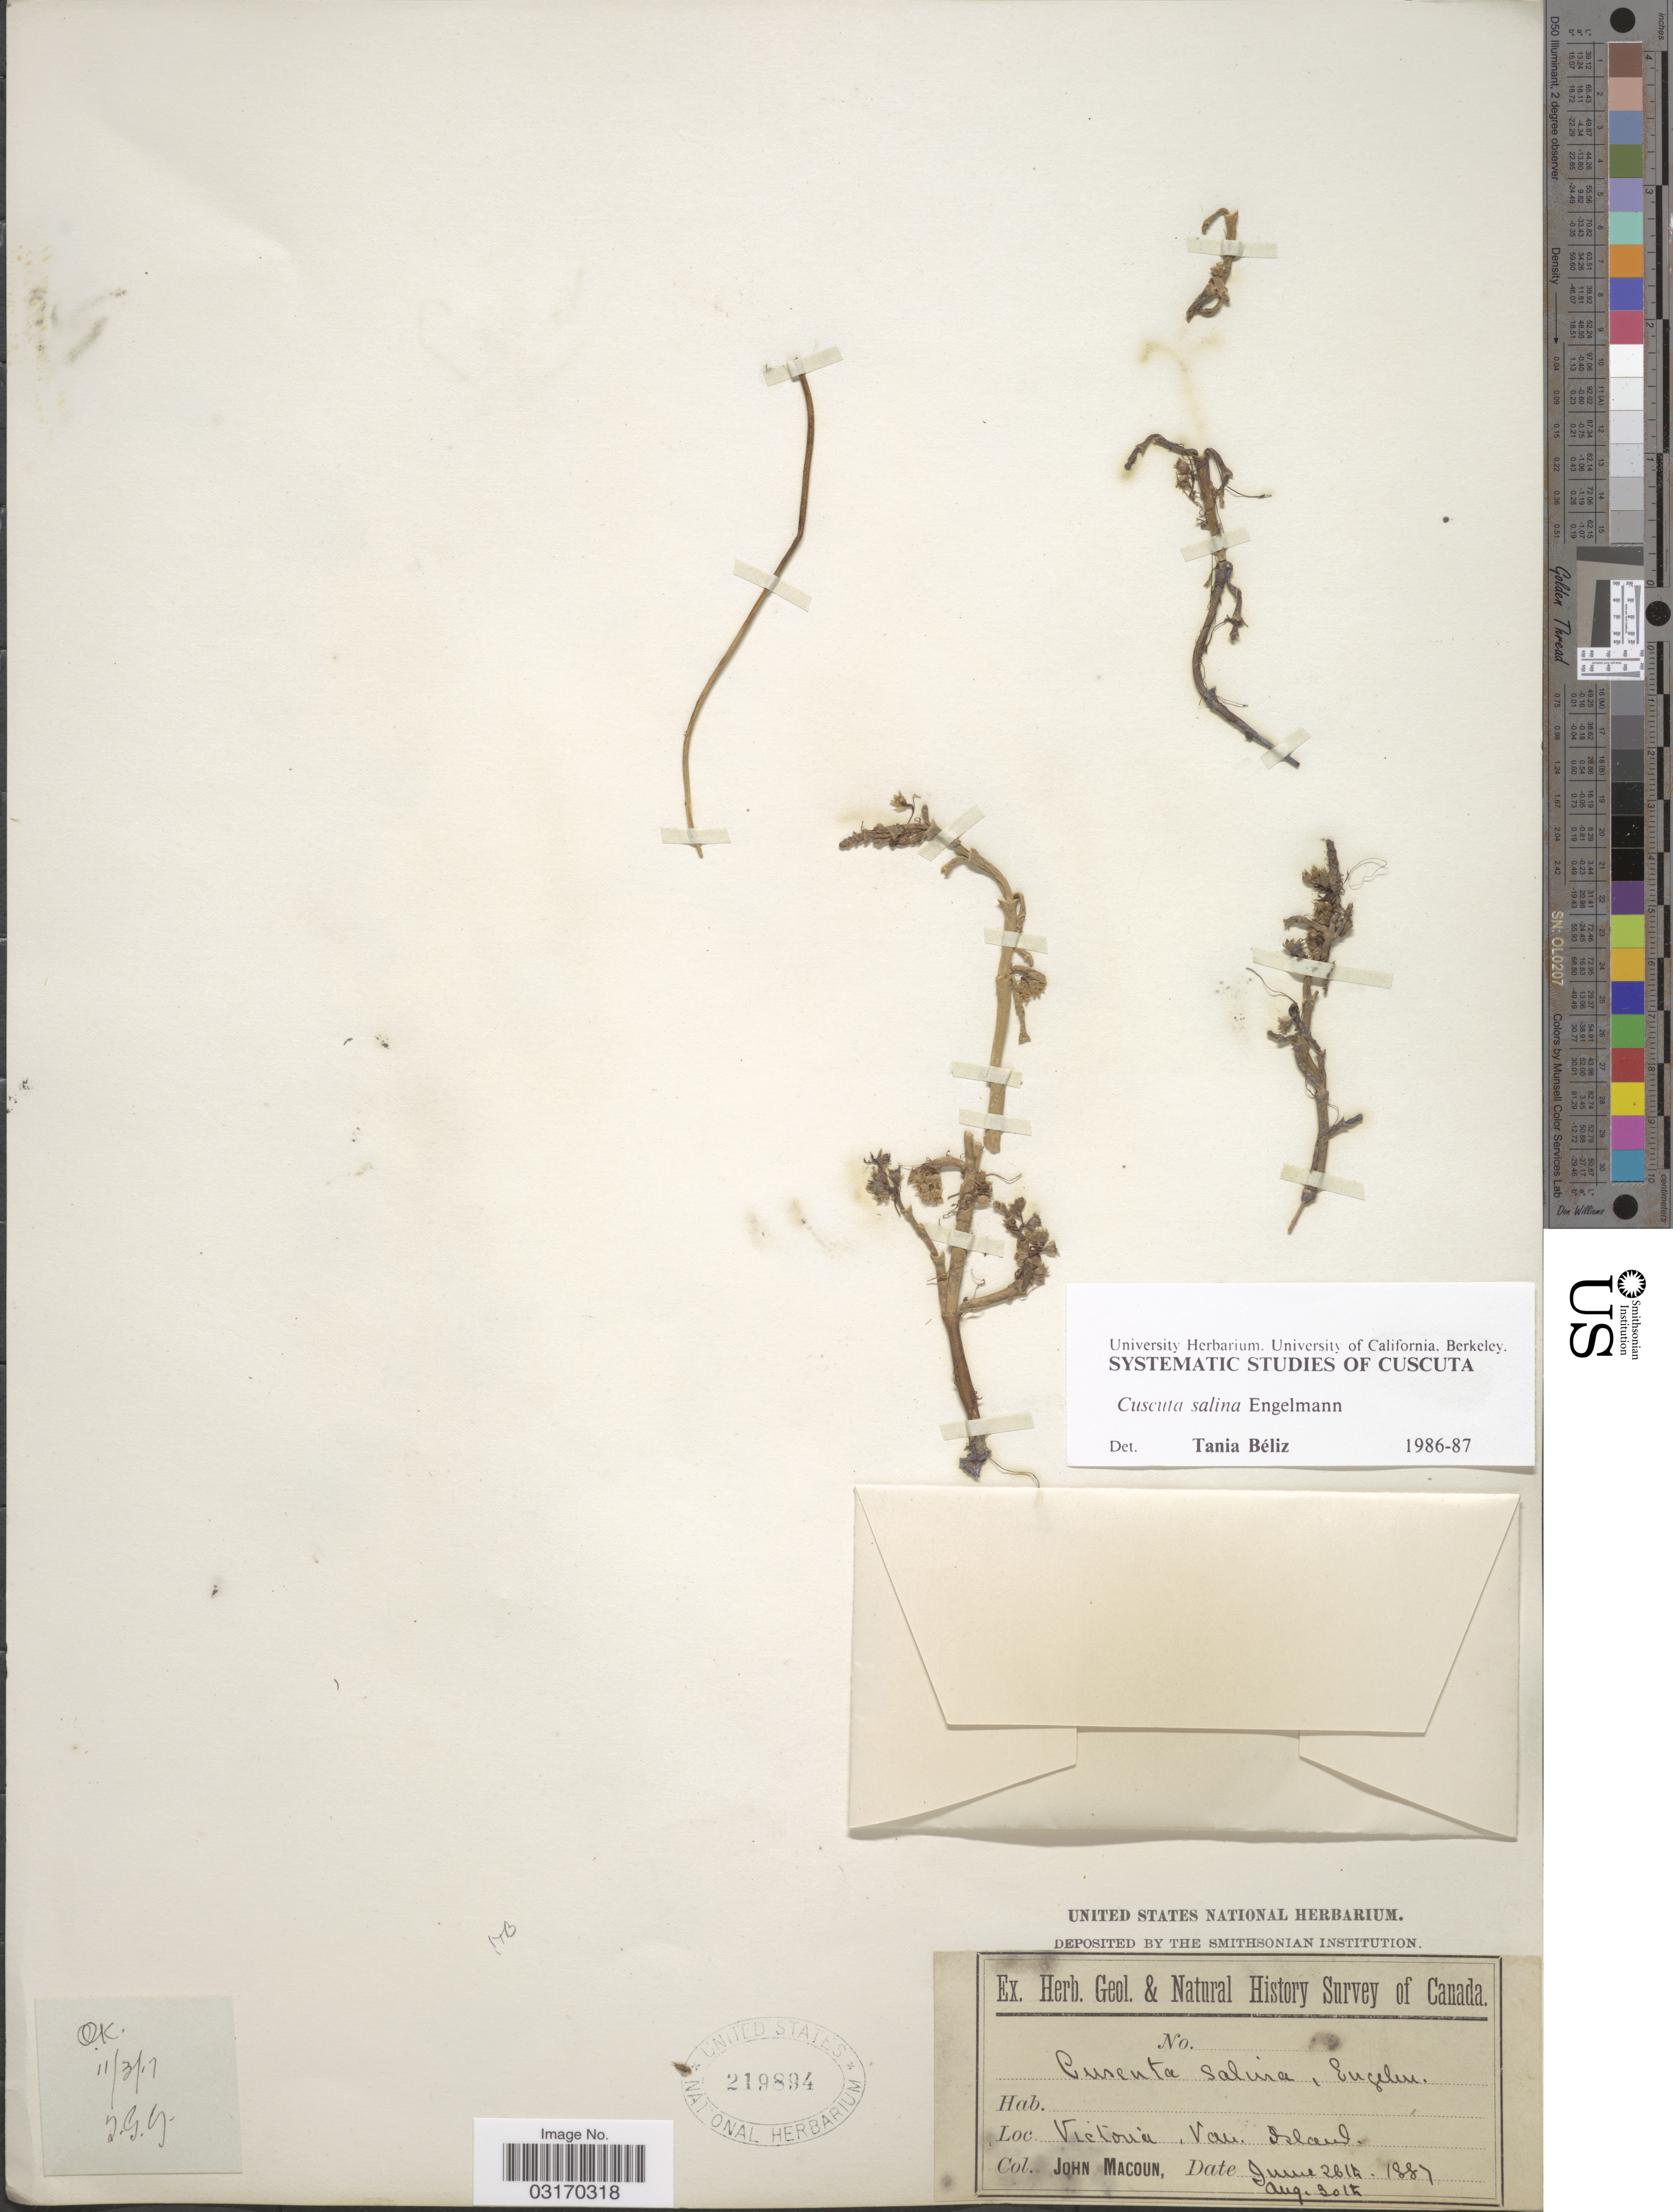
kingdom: Plantae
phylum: Tracheophyta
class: Magnoliopsida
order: Solanales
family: Convolvulaceae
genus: Cuscuta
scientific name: Cuscuta salina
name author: Engelm.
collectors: J. Macoun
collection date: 1887-06-26/1887-08-30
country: Canada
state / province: British Columbia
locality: Victoria. Van. Island.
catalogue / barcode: US 219894